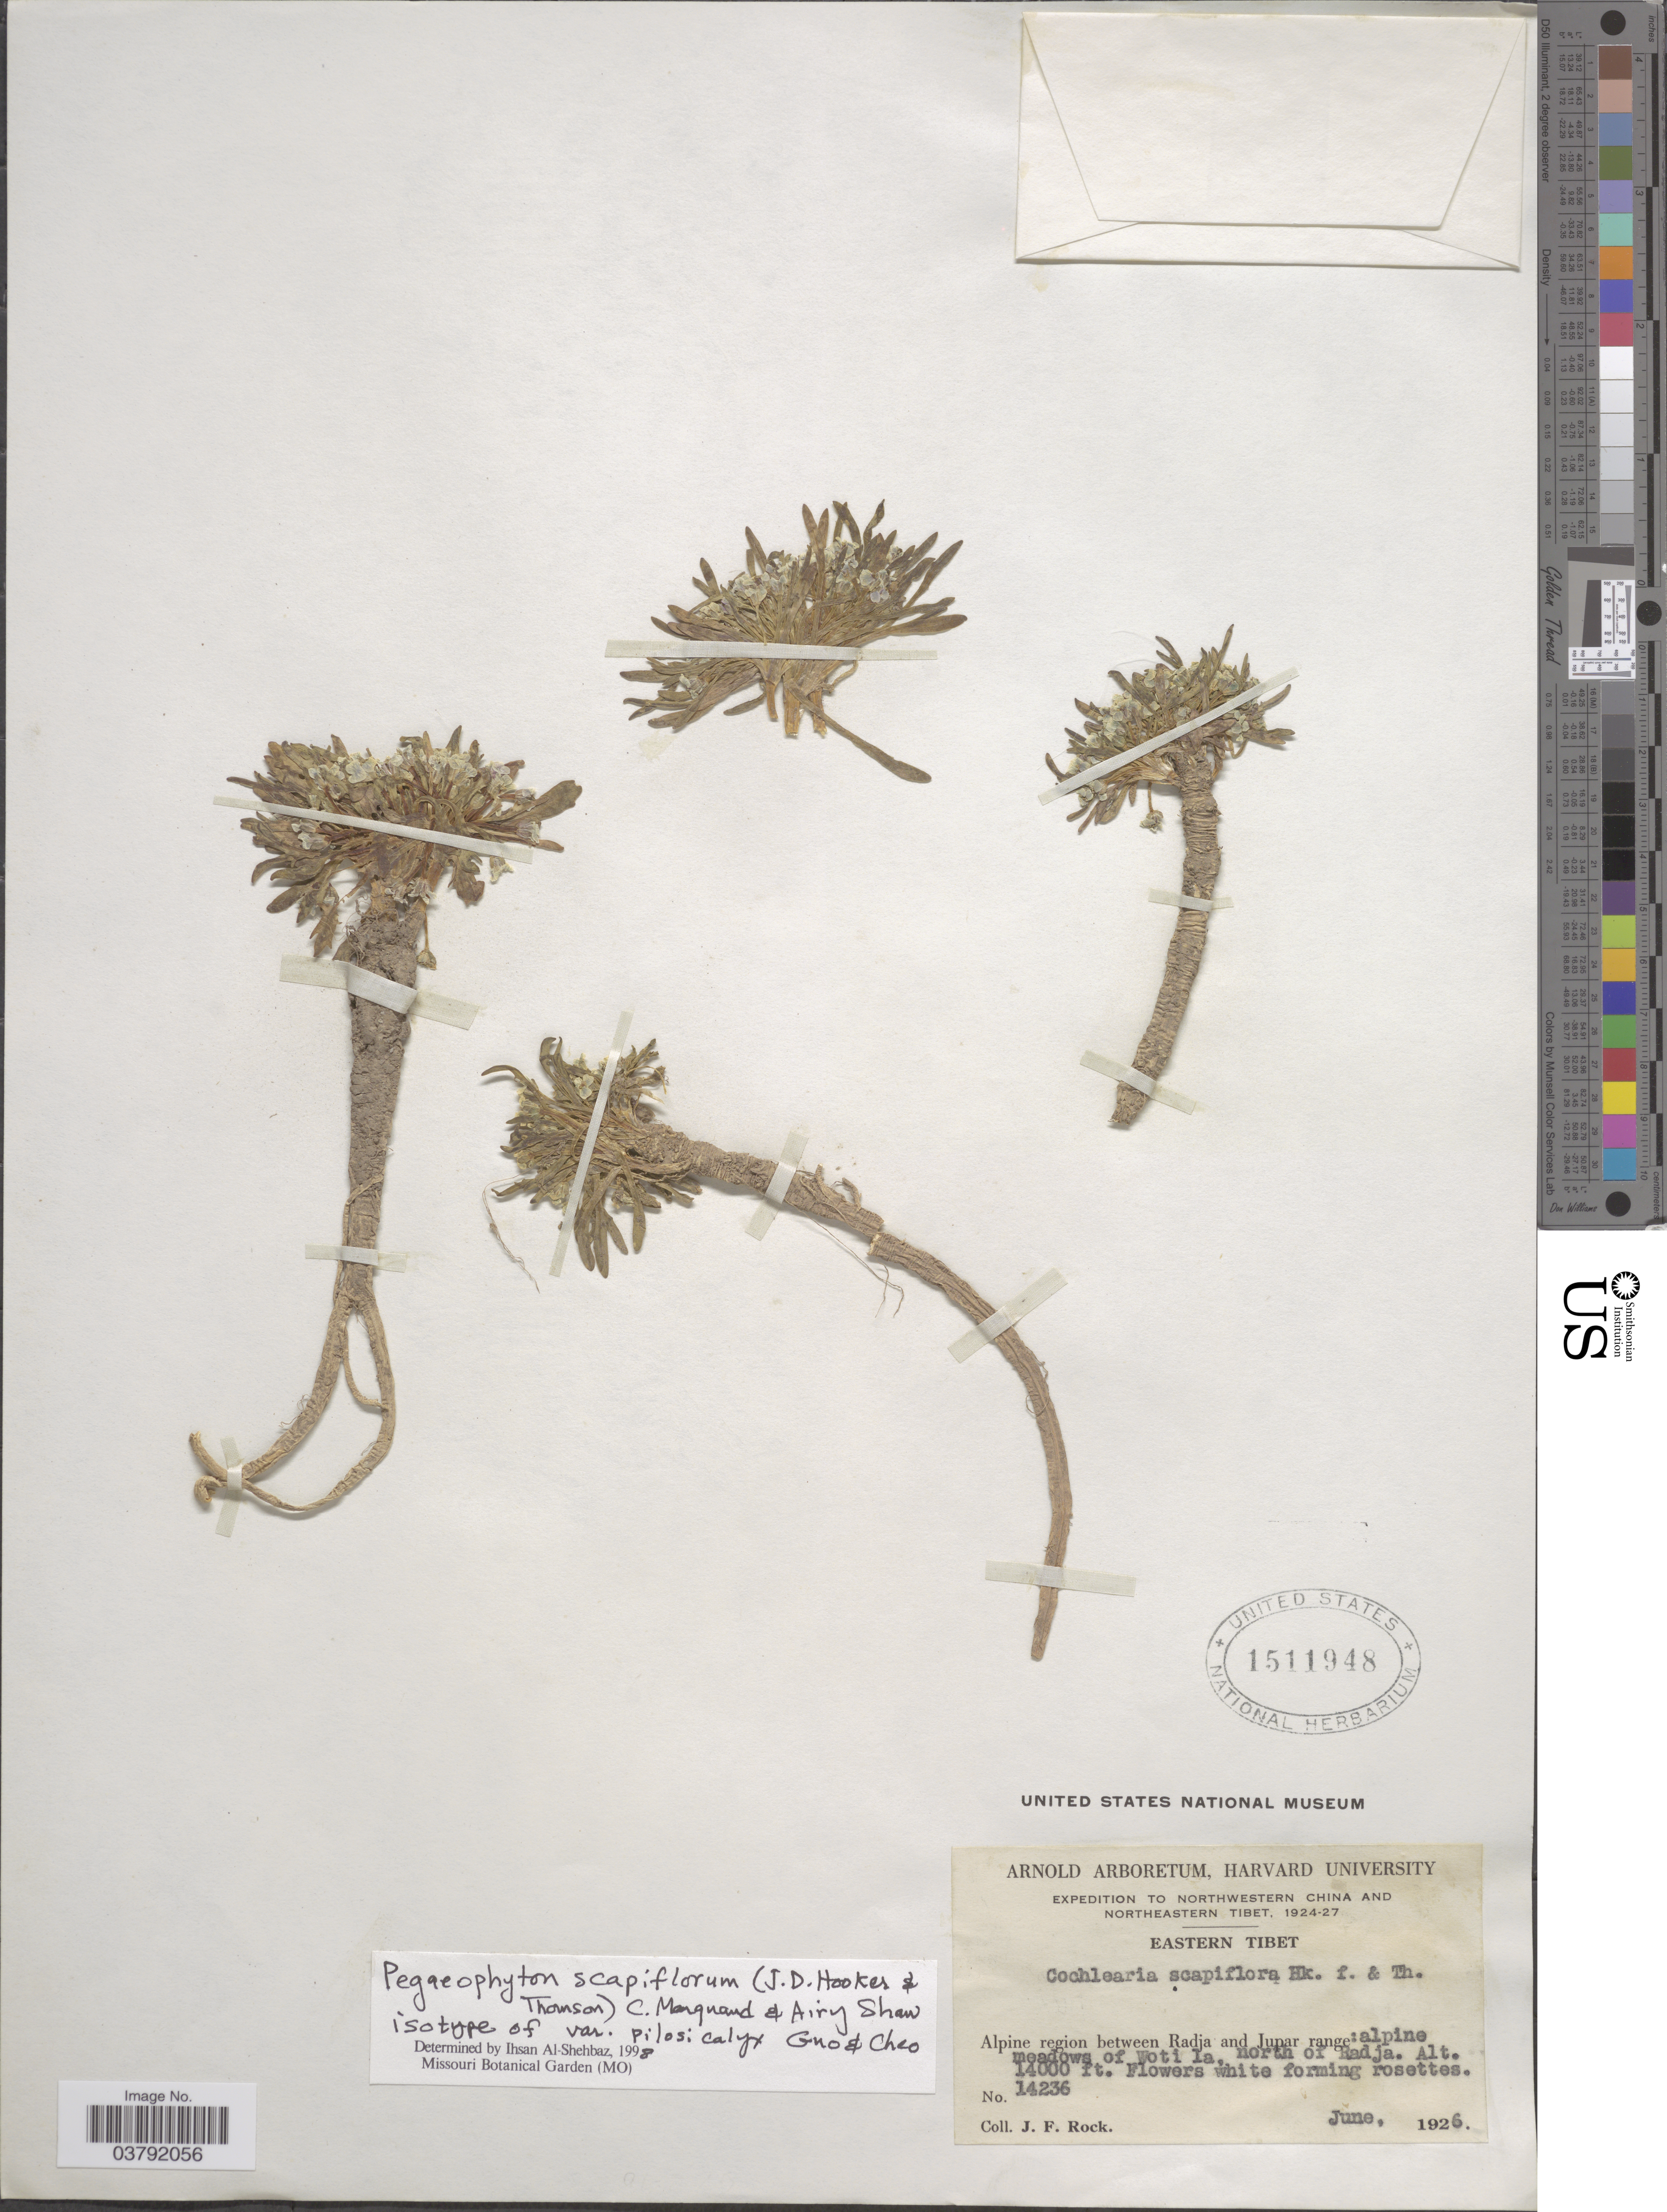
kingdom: Plantae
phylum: Tracheophyta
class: Magnoliopsida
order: Brassicales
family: Brassicaceae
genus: Pegaeophyton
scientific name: Pegaeophyton scapiflorum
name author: (Hook. f. & Thomson) C. Marquand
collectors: J. Rock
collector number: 14236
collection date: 1926-06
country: China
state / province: Xizang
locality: Eastern Tibet. Alpine region between Radja and Jupar range: alpine meadows of Woti Ia, north of Radja.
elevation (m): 4267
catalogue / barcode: US 1511948